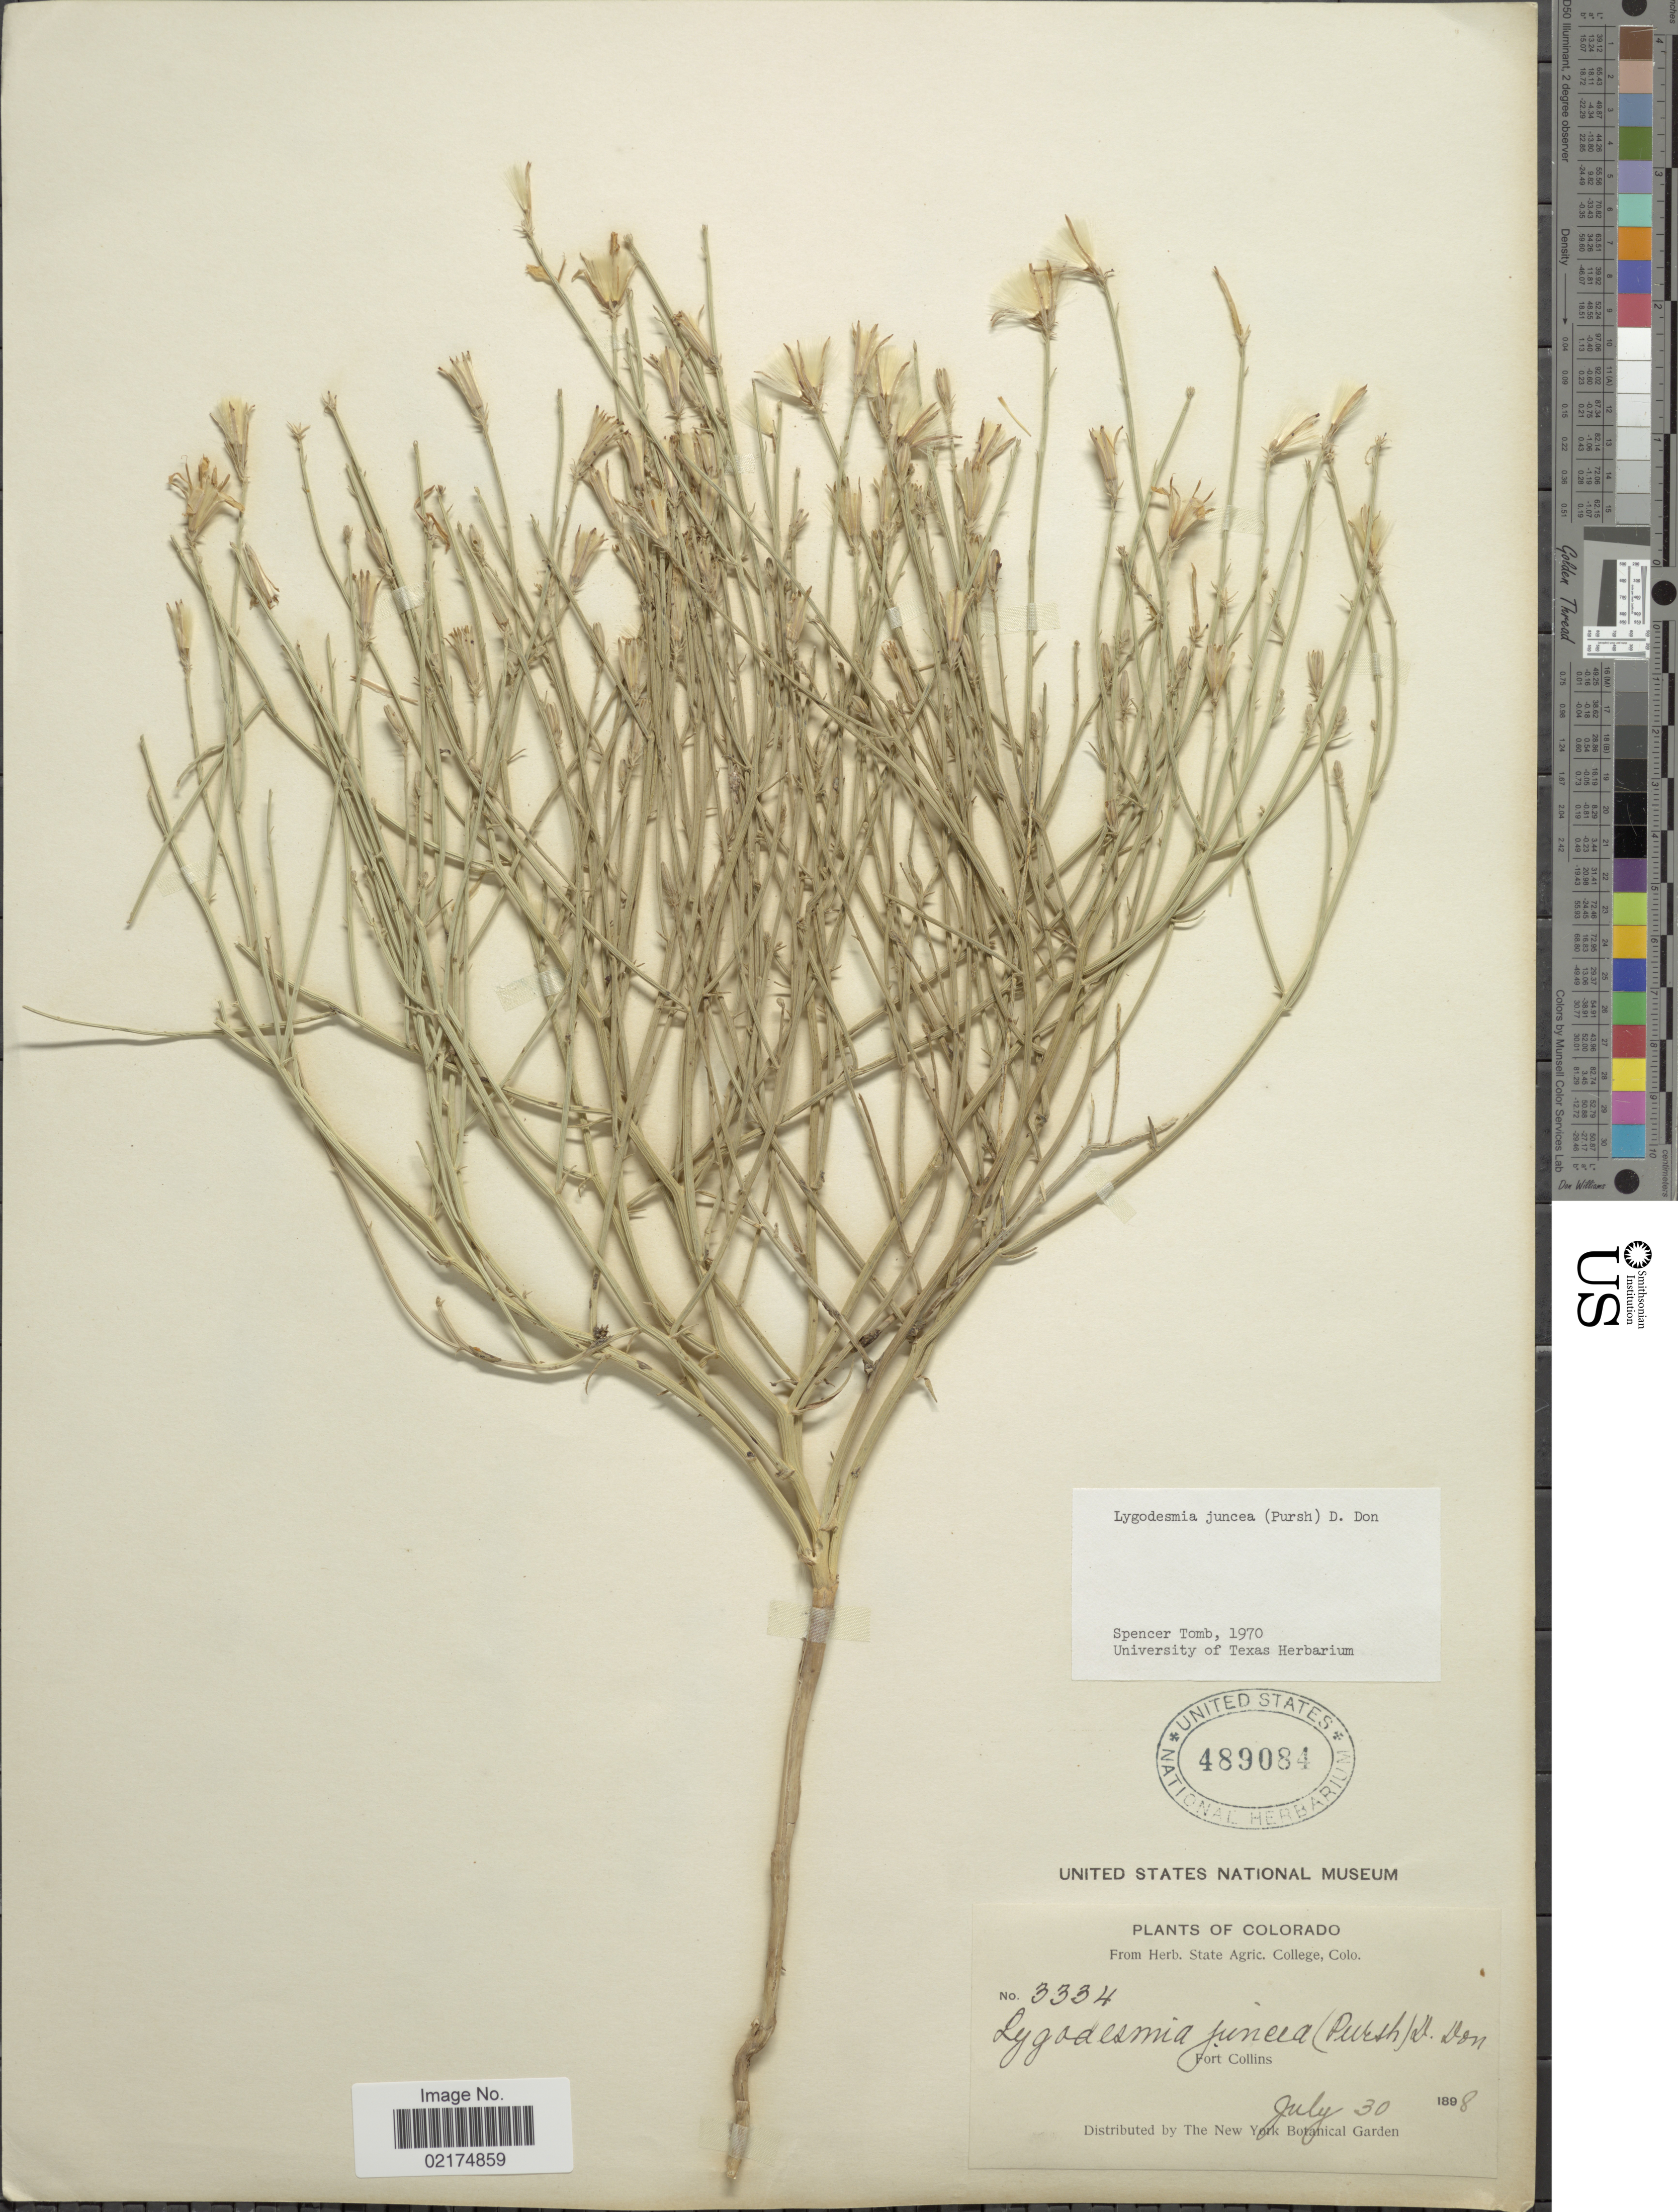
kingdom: Plantae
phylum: Tracheophyta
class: Magnoliopsida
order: Asterales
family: Asteraceae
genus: Lygodesmia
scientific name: Lygodesmia juncea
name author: D. Don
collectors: ex herb. State Agric. College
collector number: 3334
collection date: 1898-07-30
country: United States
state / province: Colorado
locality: Fort Collins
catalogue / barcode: US 489084